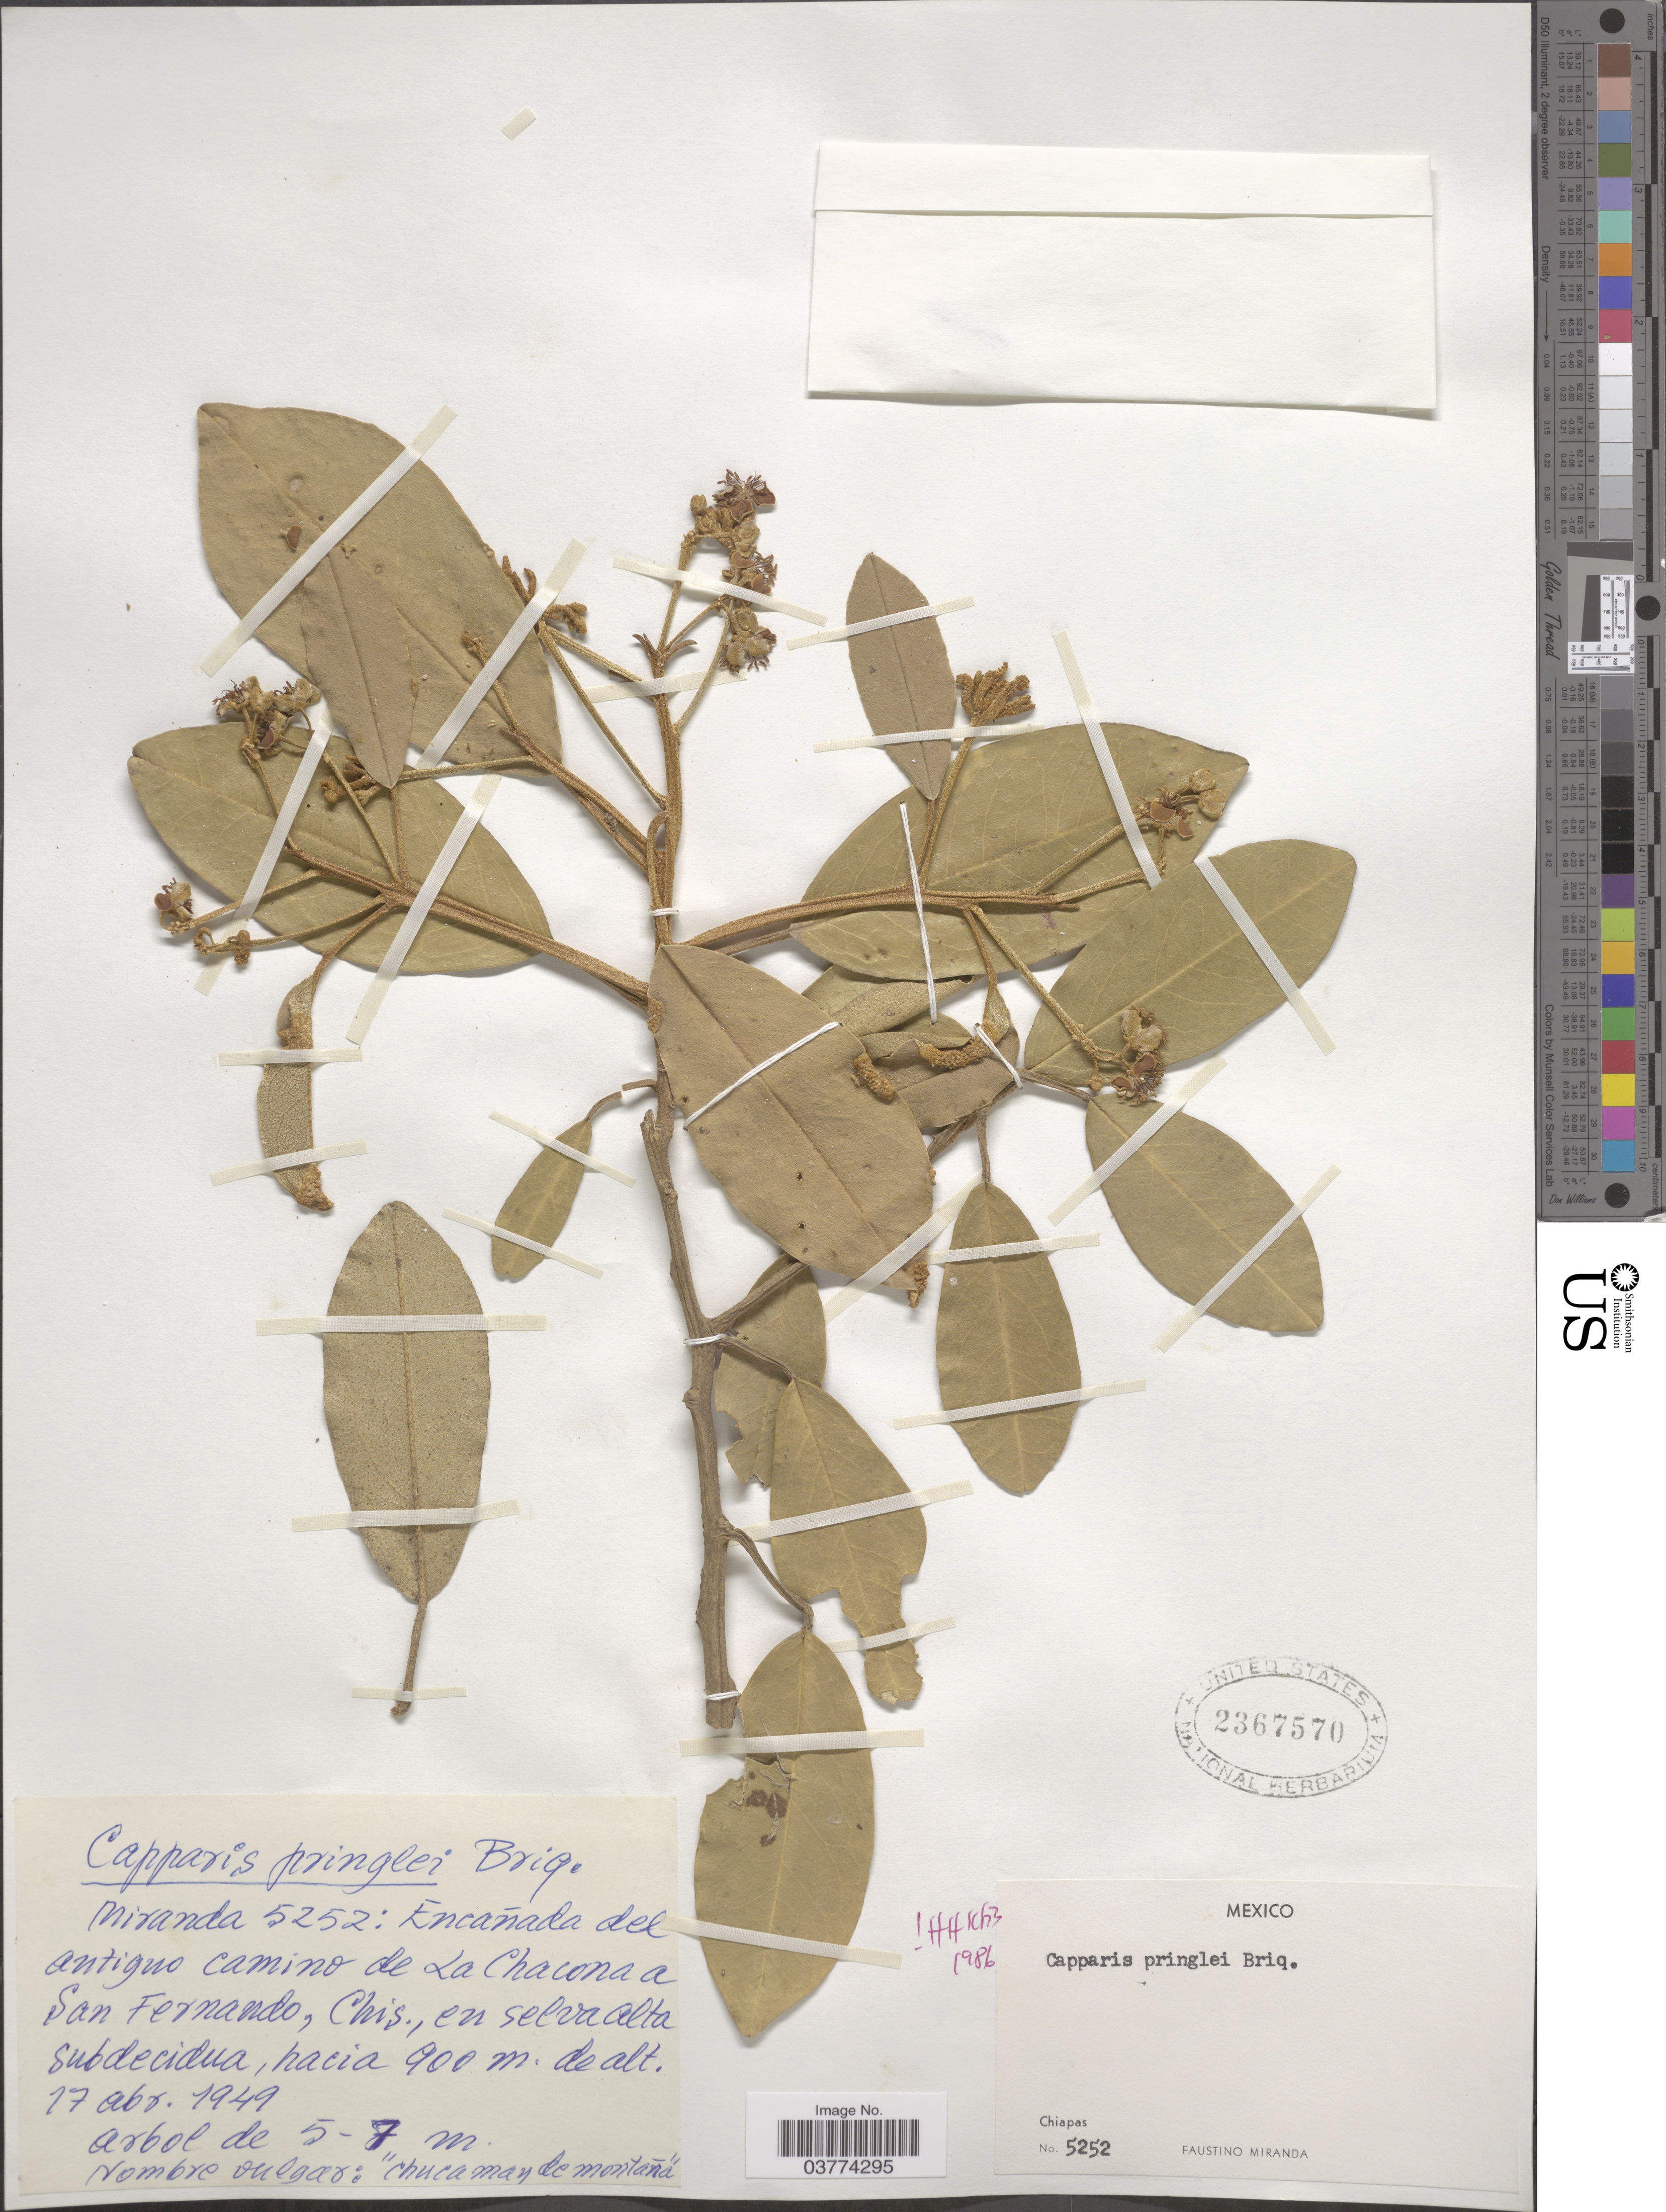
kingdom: Plantae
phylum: Tracheophyta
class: Magnoliopsida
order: Brassicales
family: Capparaceae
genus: Quadrella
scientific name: Quadrella pringlei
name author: (Briq.) Iltis & Cornejo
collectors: F. Miranda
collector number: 5252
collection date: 1949-04-17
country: Mexico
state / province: Chiapas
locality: Encañada del antiguo camino de La Chacona a San Fernando.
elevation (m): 900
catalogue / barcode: US 2367570